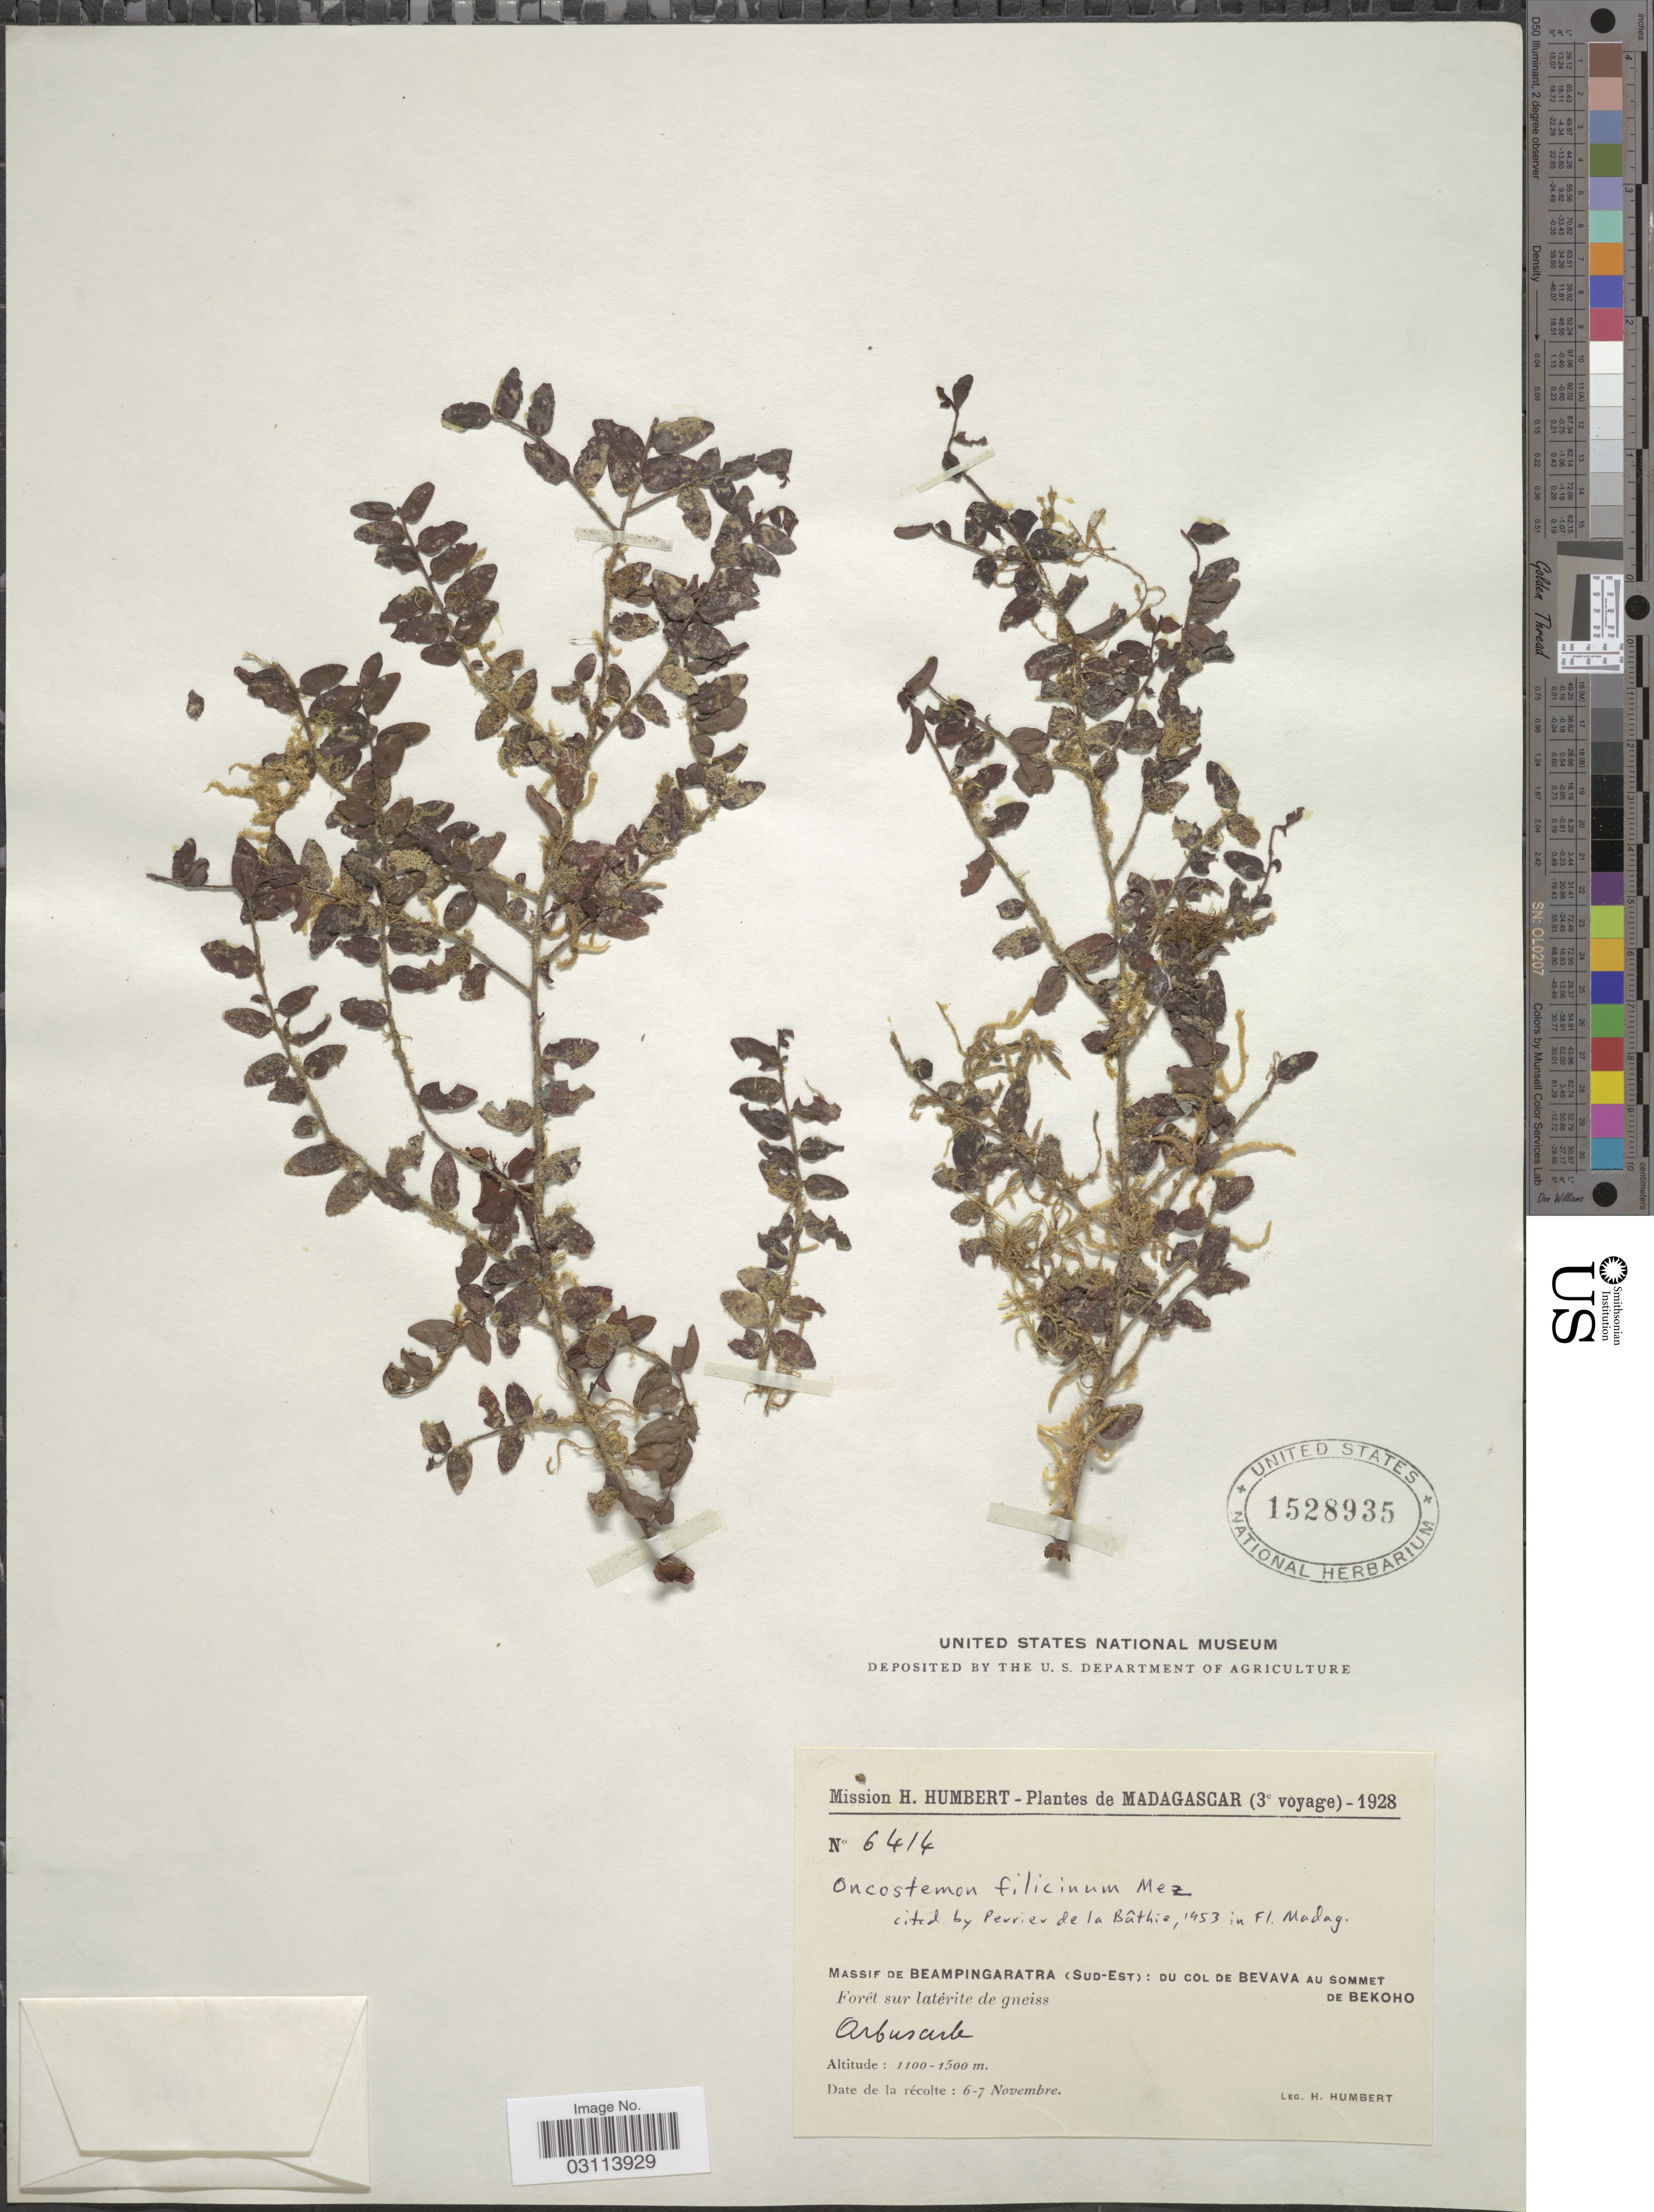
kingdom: Plantae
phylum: Tracheophyta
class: Magnoliopsida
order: Ericales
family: Primulaceae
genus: Oncostemum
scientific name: Oncostemum filicinum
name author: Mez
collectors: H. Humbert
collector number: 6414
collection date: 1928-11-06/1928-11-07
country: Madagascar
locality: Massif de Beampingaratra (Sud-Est): du col de Bevava au sommet de Bekoho.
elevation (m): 1100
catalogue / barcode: US 1528935